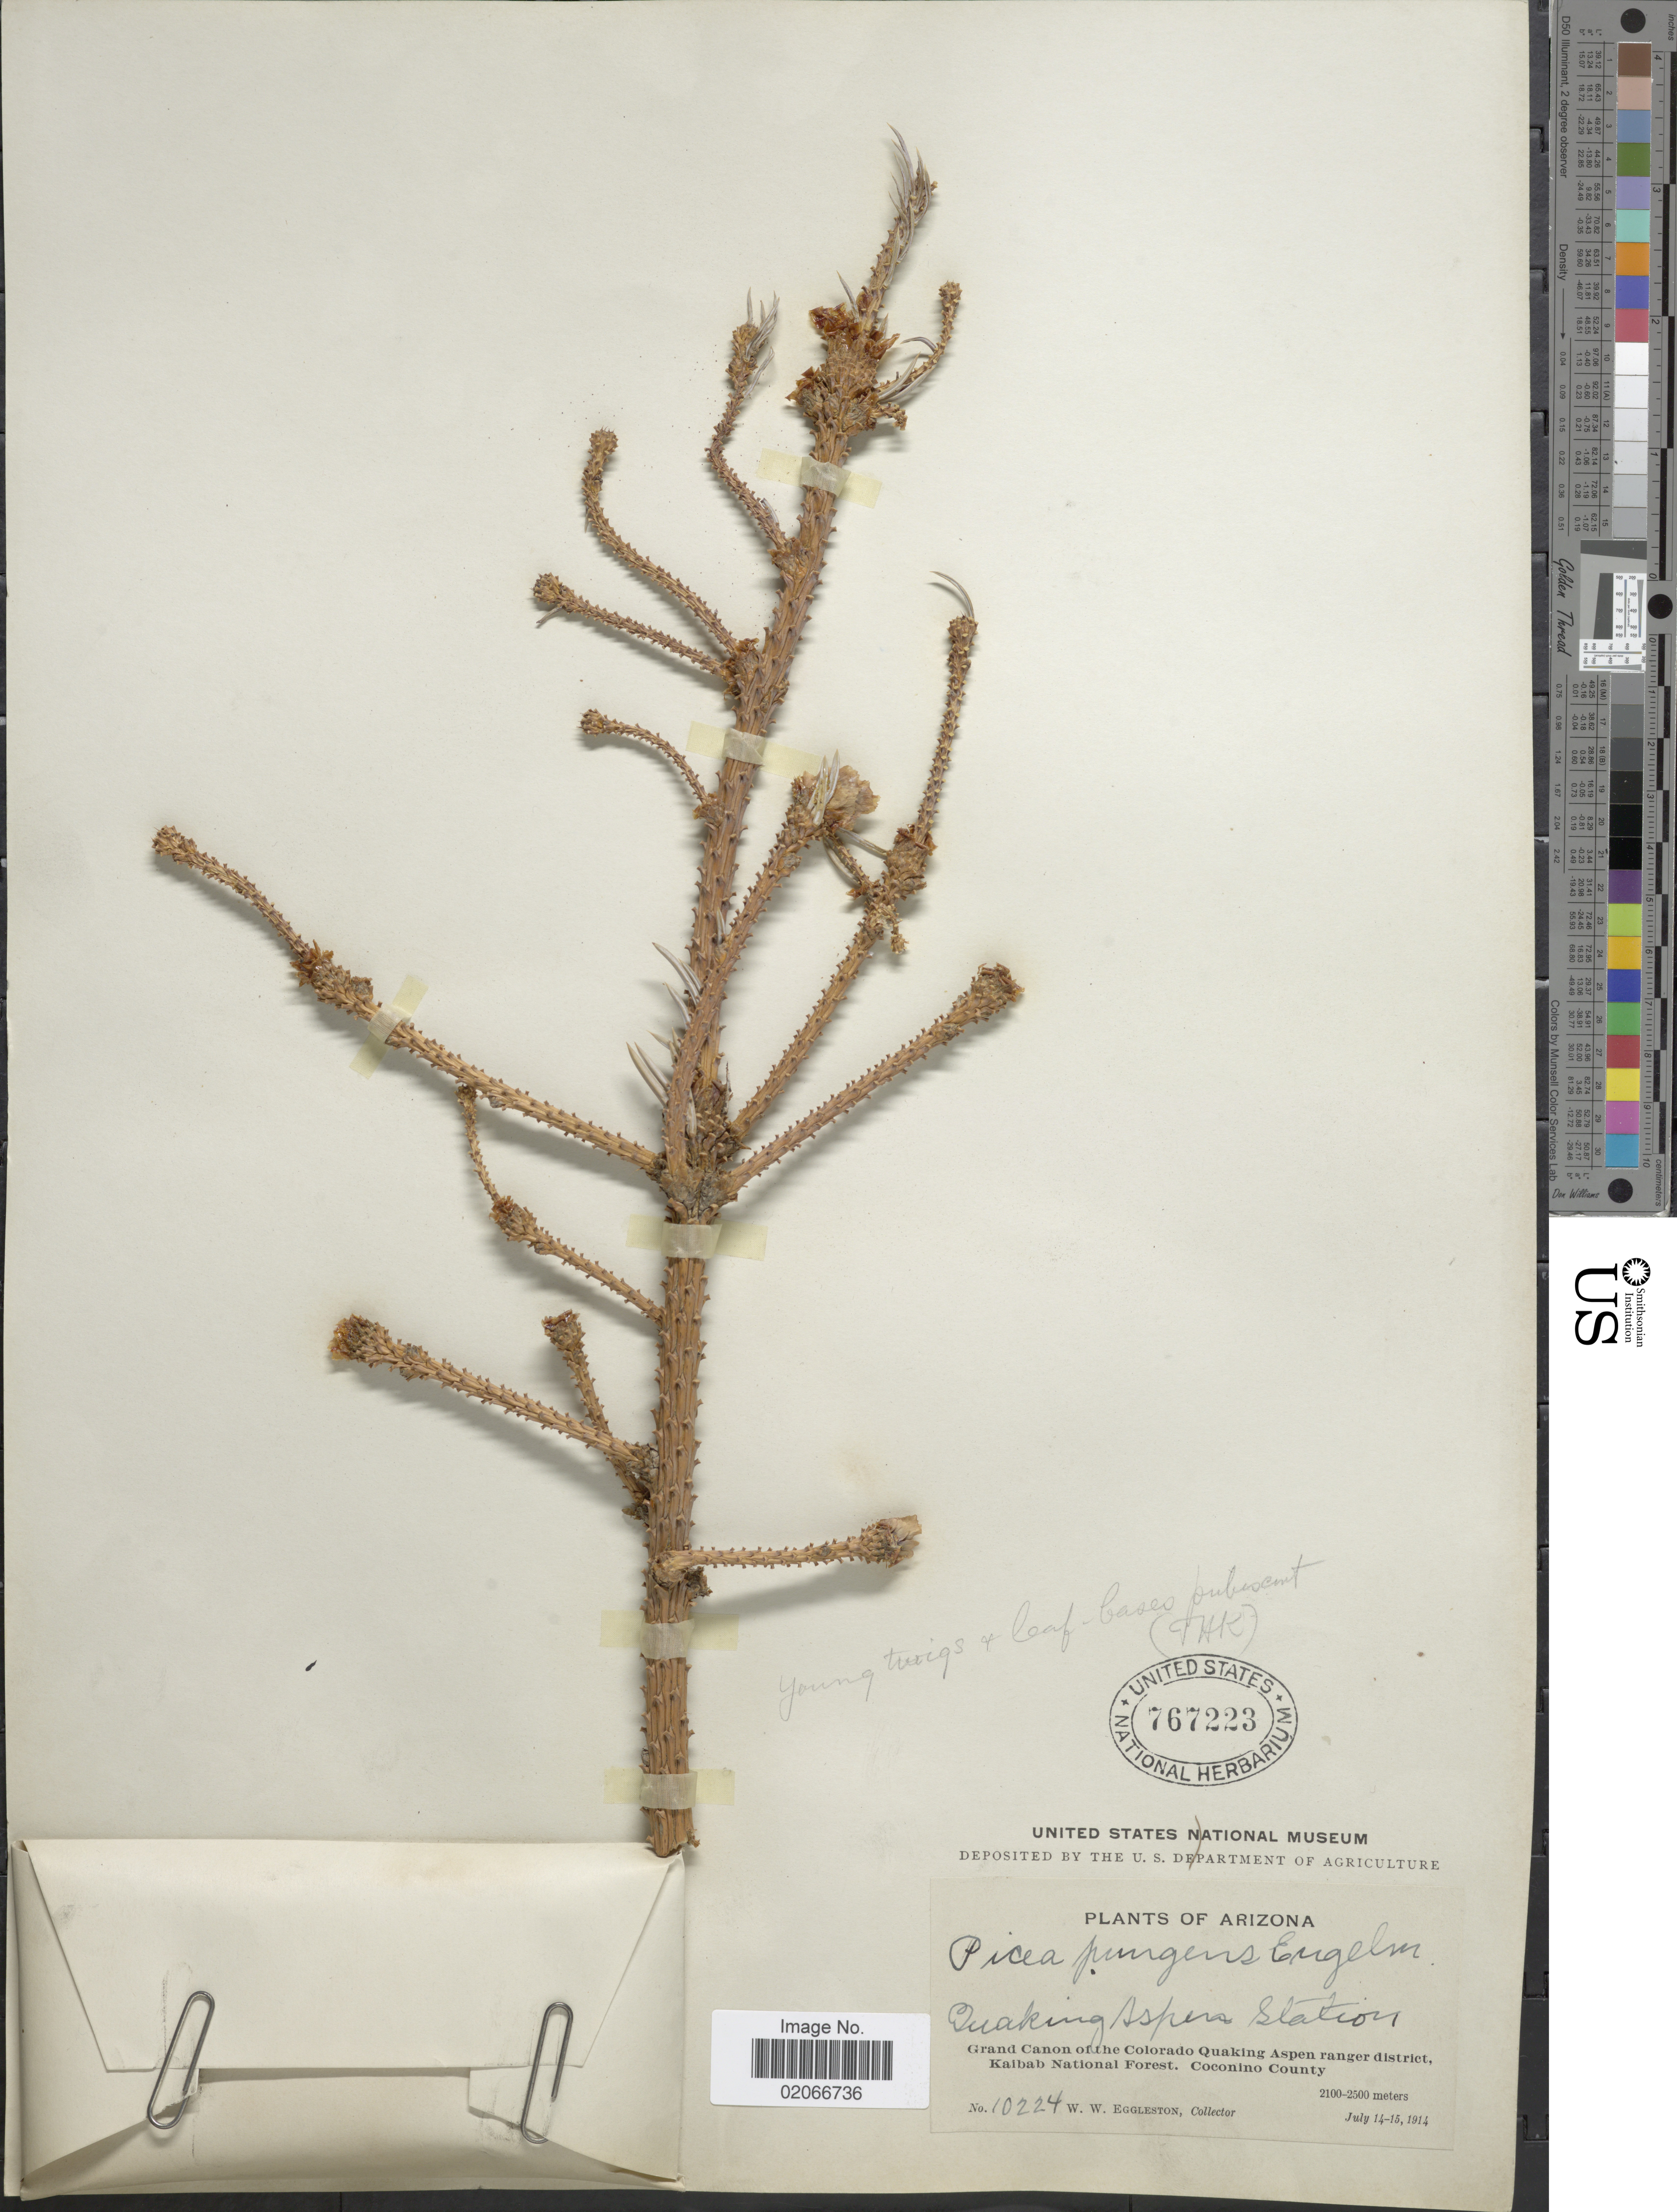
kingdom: Plantae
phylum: Tracheophyta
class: Pinopsida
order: Pinales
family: Pinaceae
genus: Picea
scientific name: Picea pungens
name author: Engelm.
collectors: W. W. Eggleston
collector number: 10224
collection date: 1914-07-14/1914-07-15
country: United States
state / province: Arizona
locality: Wuaking Aspen Station, Grand Canon of the Colorado Quaking Aspen ranger district, Kaibab National Forest, Coconino County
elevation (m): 2100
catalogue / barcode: US 767223